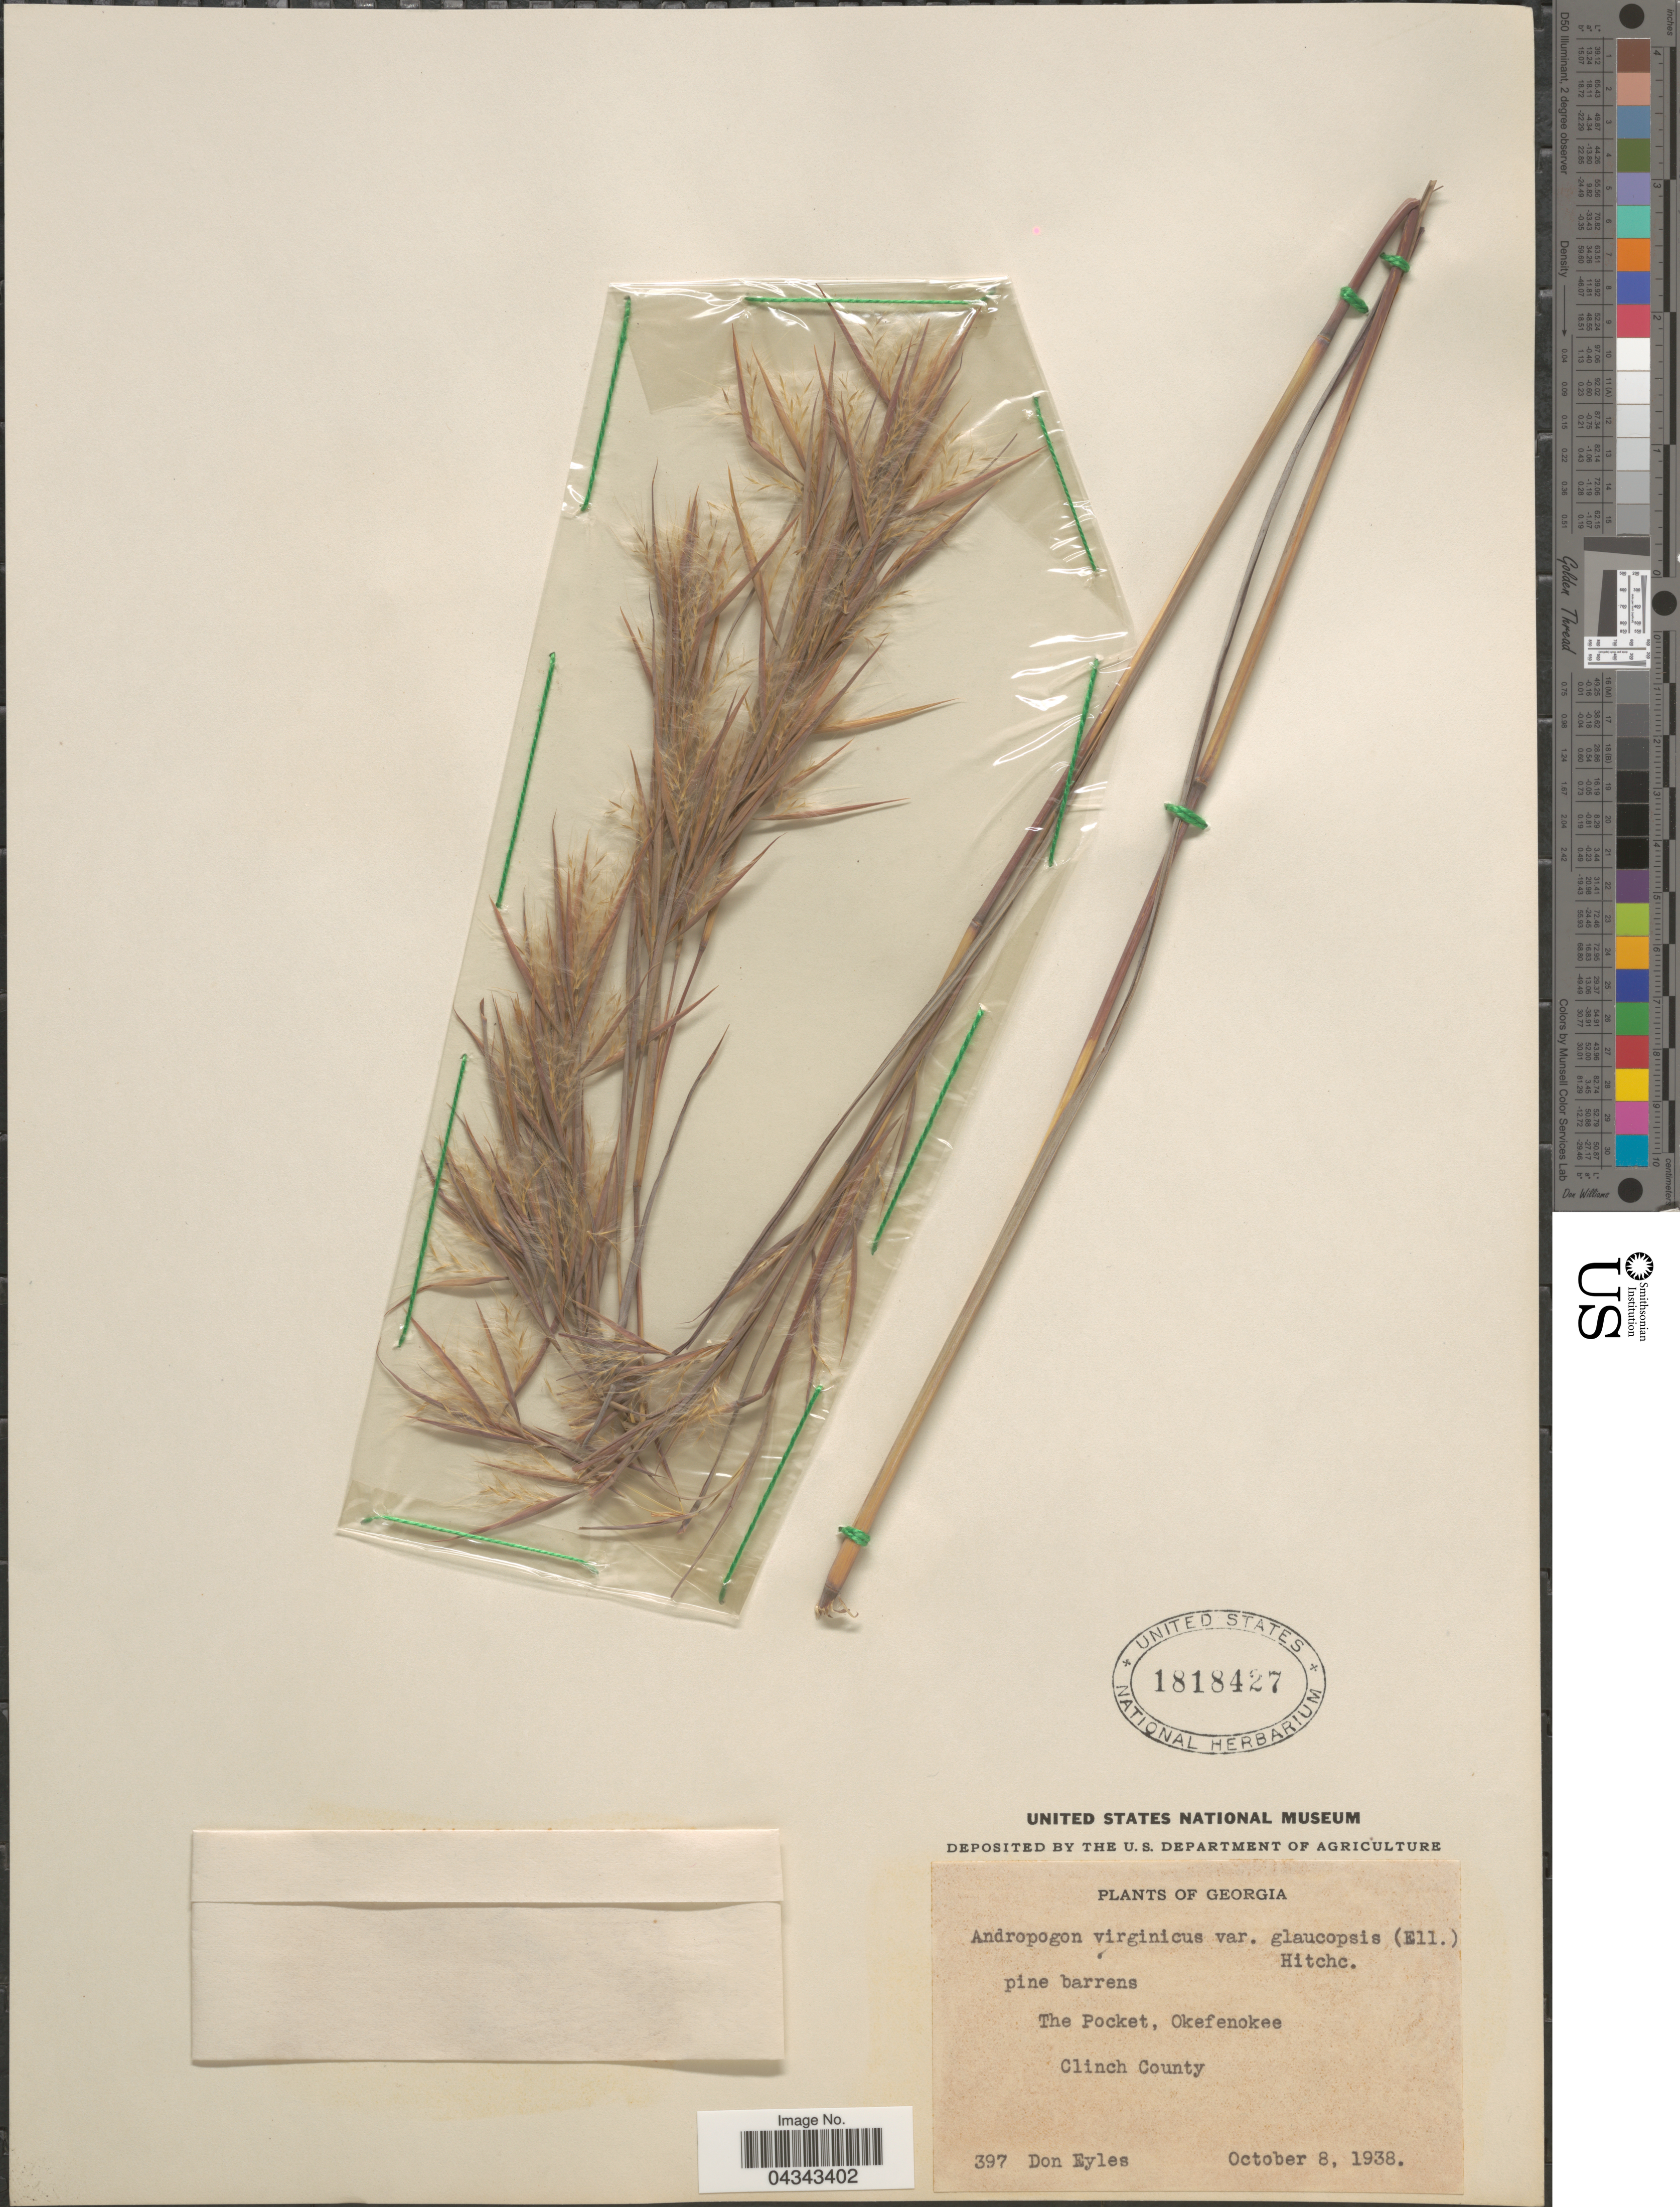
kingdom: Plantae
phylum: Tracheophyta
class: Liliopsida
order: Poales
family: Poaceae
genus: Andropogon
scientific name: Andropogon glomeratus var. glaucopsis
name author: C. Mohr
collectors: D. Eyles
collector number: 397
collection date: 1938-10-08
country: United States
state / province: Georgia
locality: Pine barrens. The Pocket, Okefenokee. Clinch County.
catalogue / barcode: US 1818427